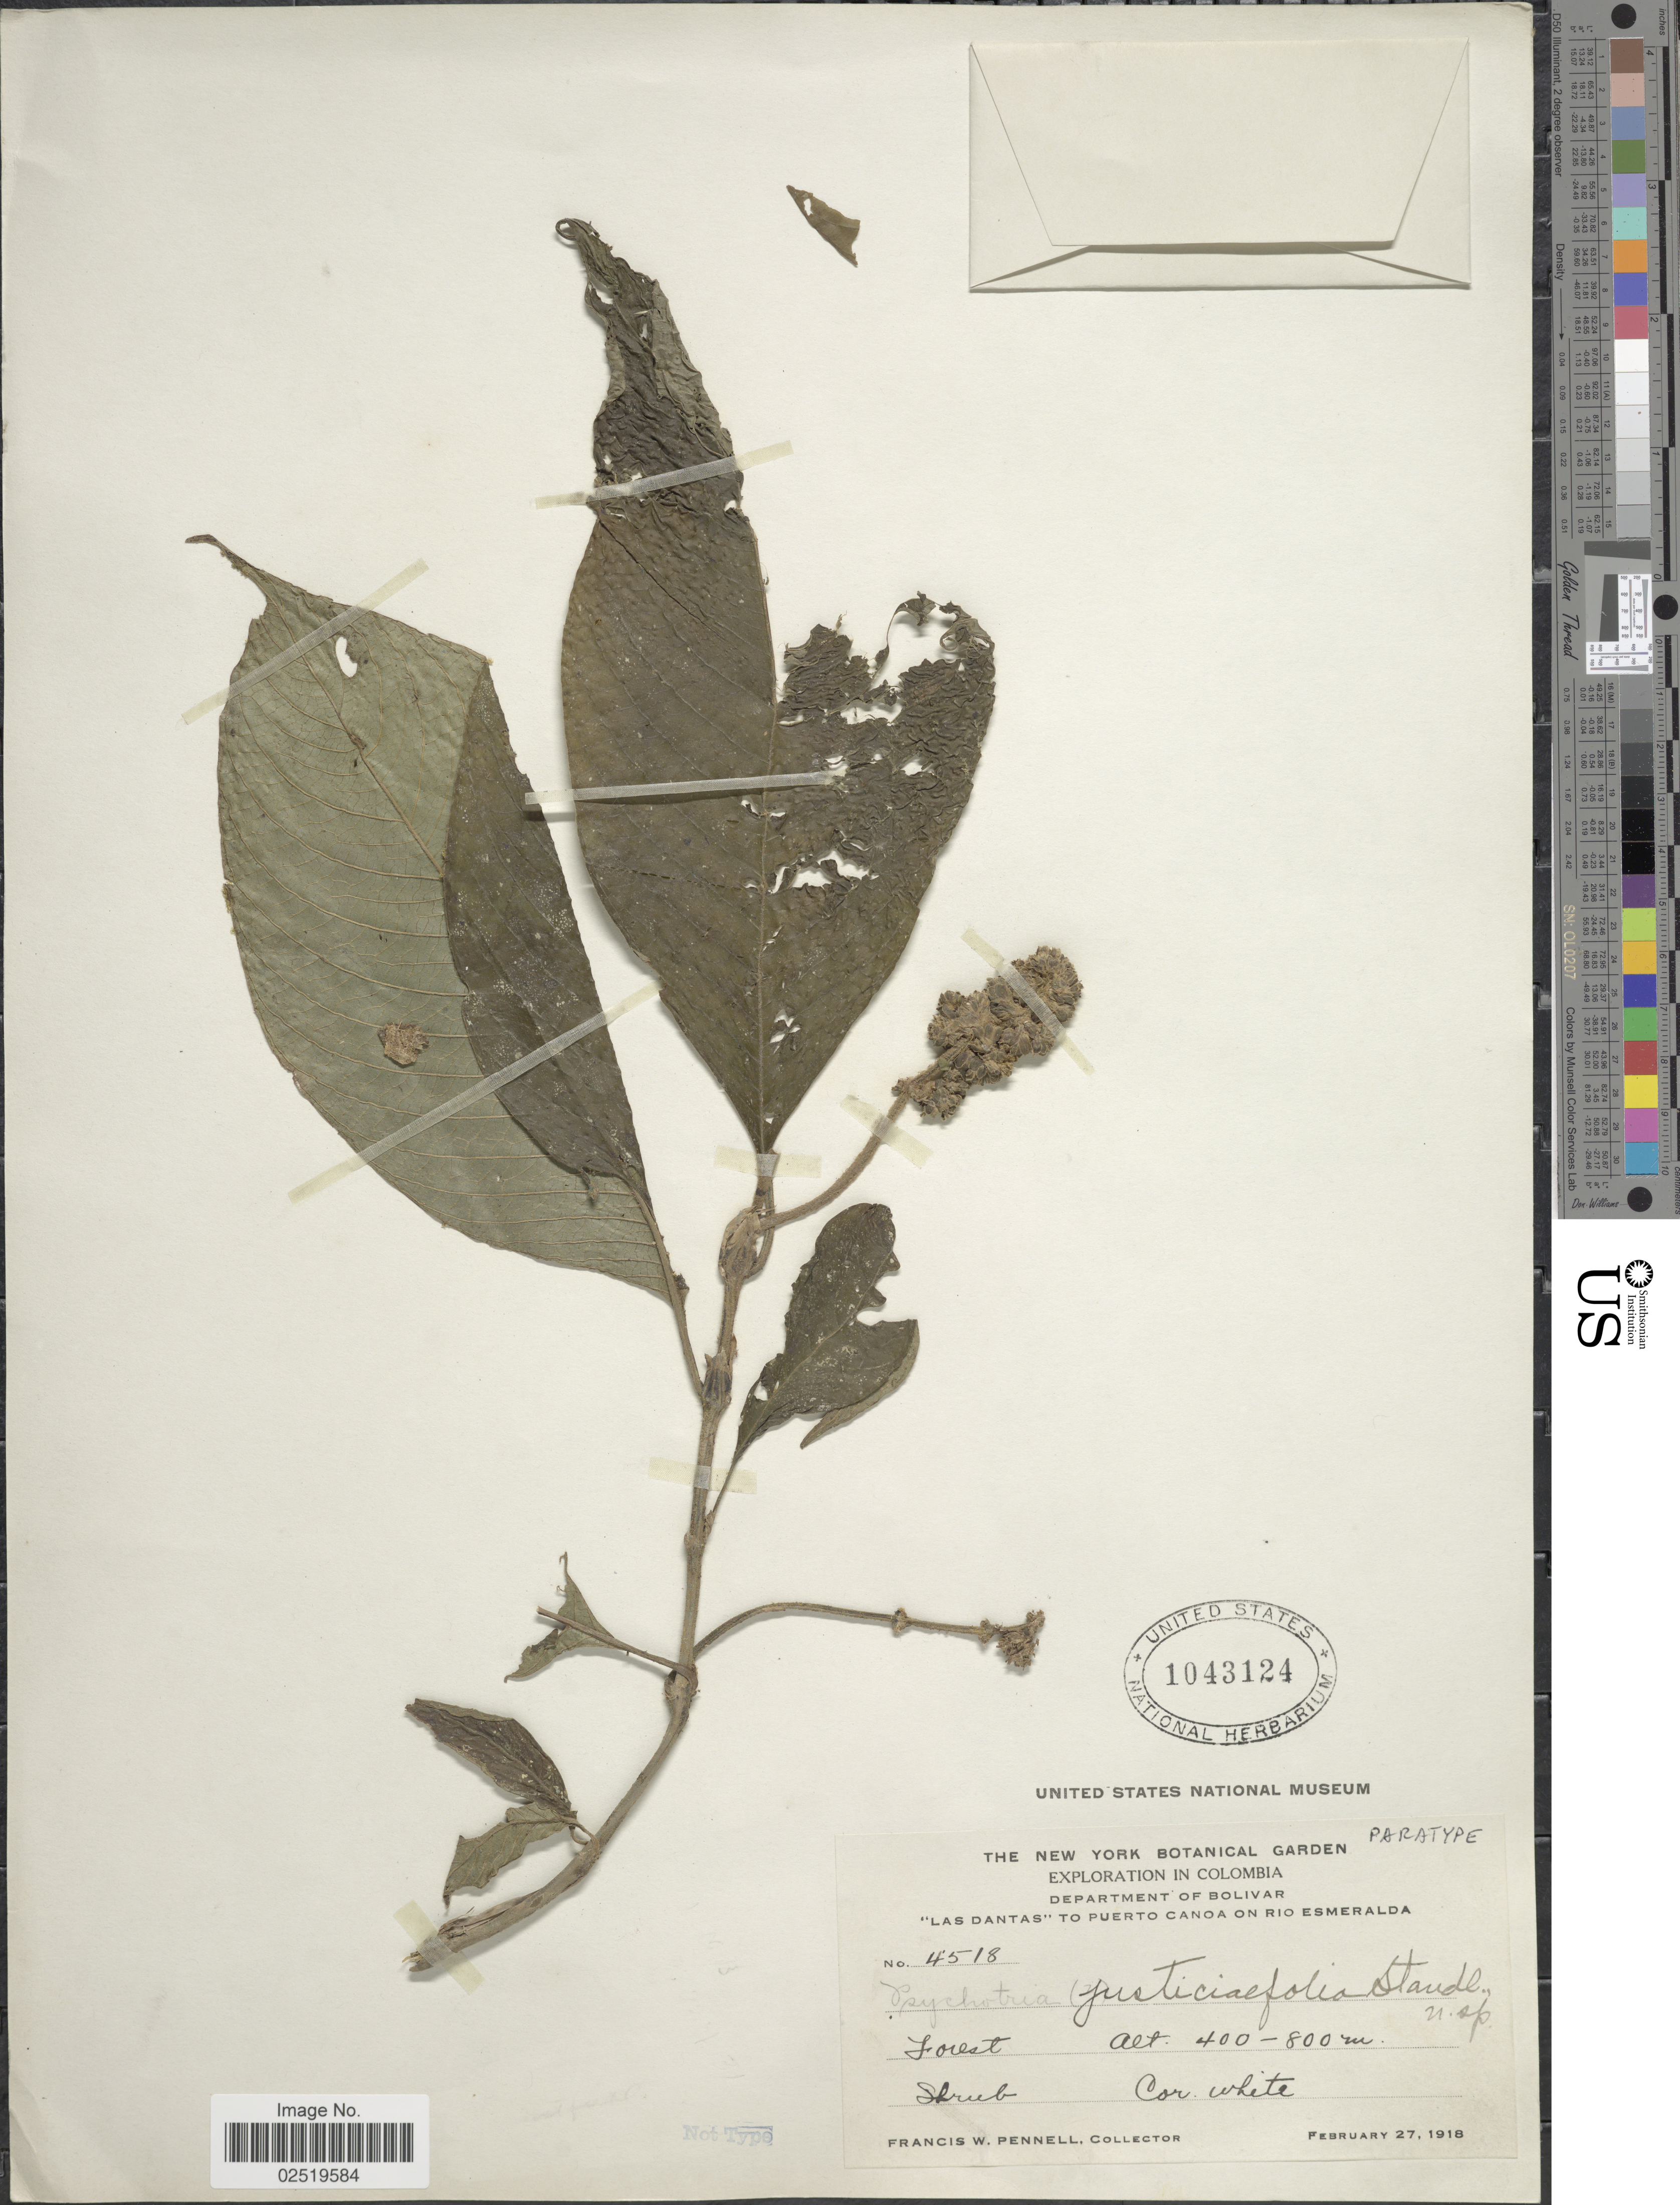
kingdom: Plantae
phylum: Tracheophyta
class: Magnoliopsida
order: Gentianales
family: Rubiaceae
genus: Psychotria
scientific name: Psychotria justiciaefolia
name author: Standl.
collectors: F. W. Pennell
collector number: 4518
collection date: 1918-02-27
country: Colombia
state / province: Bolívar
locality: Las Dantas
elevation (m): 400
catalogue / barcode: US 1043124